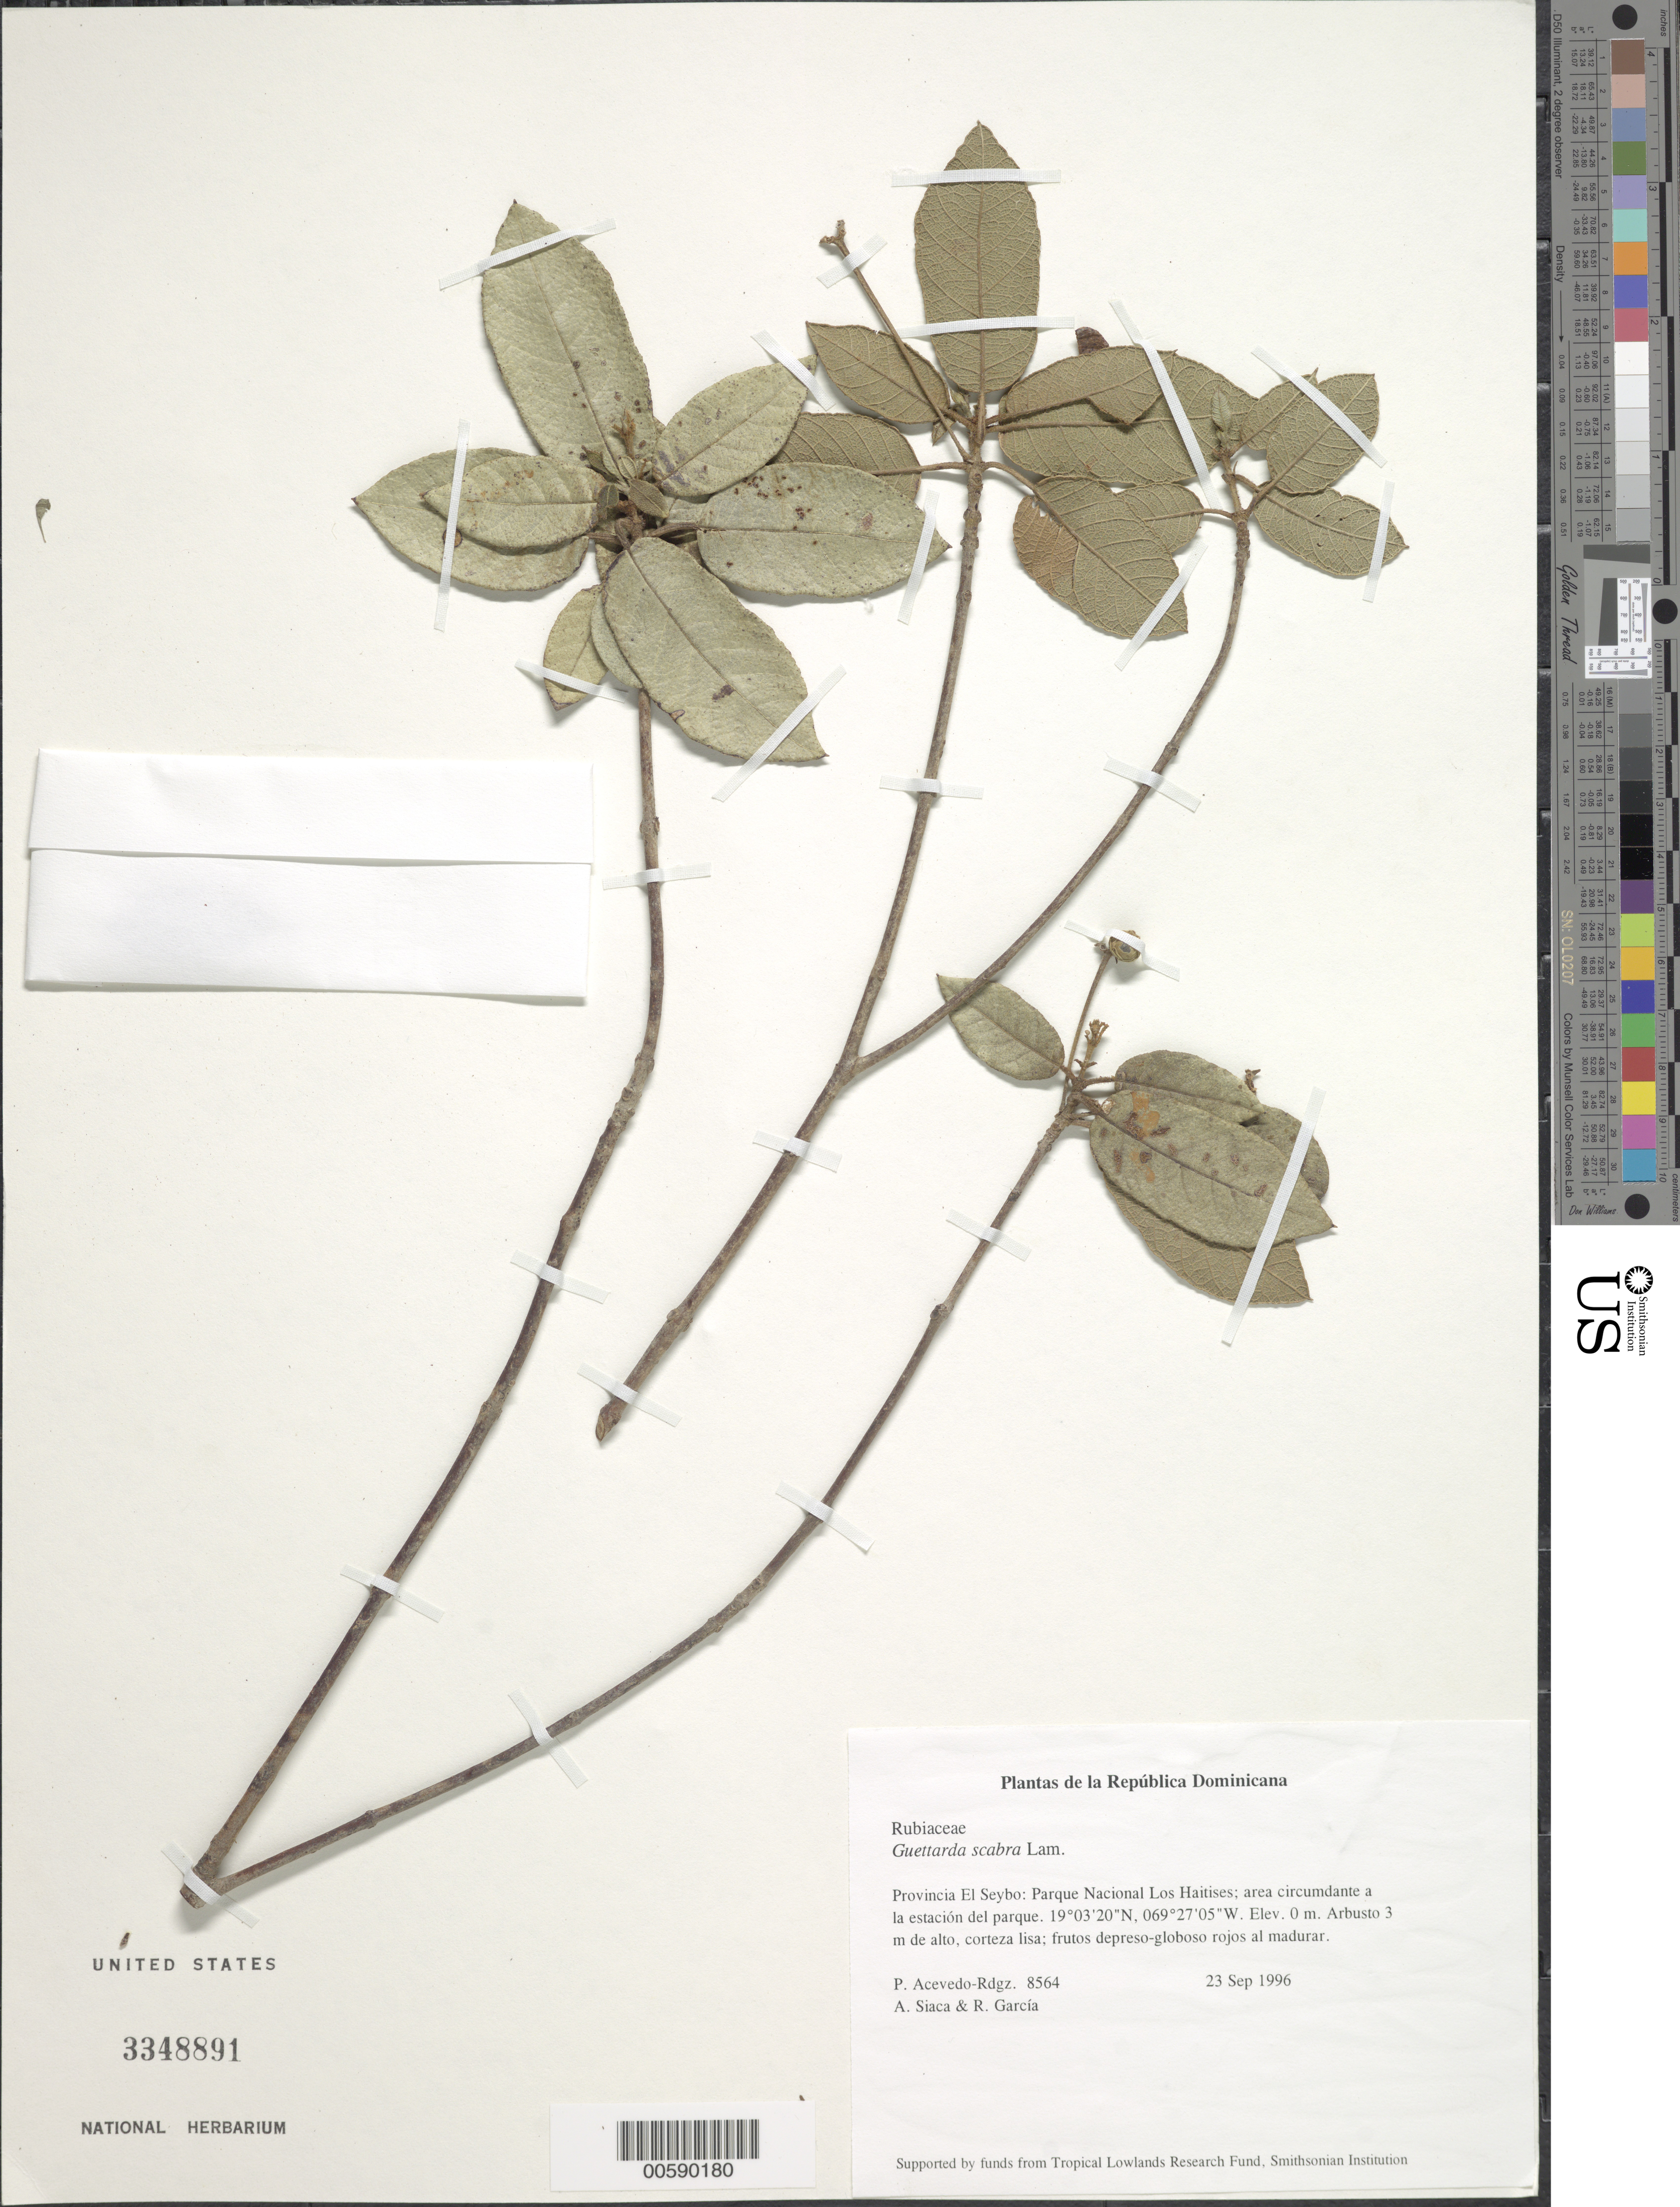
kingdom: Plantae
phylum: Tracheophyta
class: Magnoliopsida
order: Gentianales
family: Rubiaceae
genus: Guettarda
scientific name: Guettarda scabra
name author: (L.) Vent.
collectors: P. Acevedo-Rodr., A. Siaca & R. G. García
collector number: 8564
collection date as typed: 23 Sep 1996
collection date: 1996-09-23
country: Dominican Republic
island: Hispaniola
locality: Provincia El Seibo: Parque Nacional Los Haitises; area circumdante a la estación del parque.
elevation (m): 0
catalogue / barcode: US 3348891